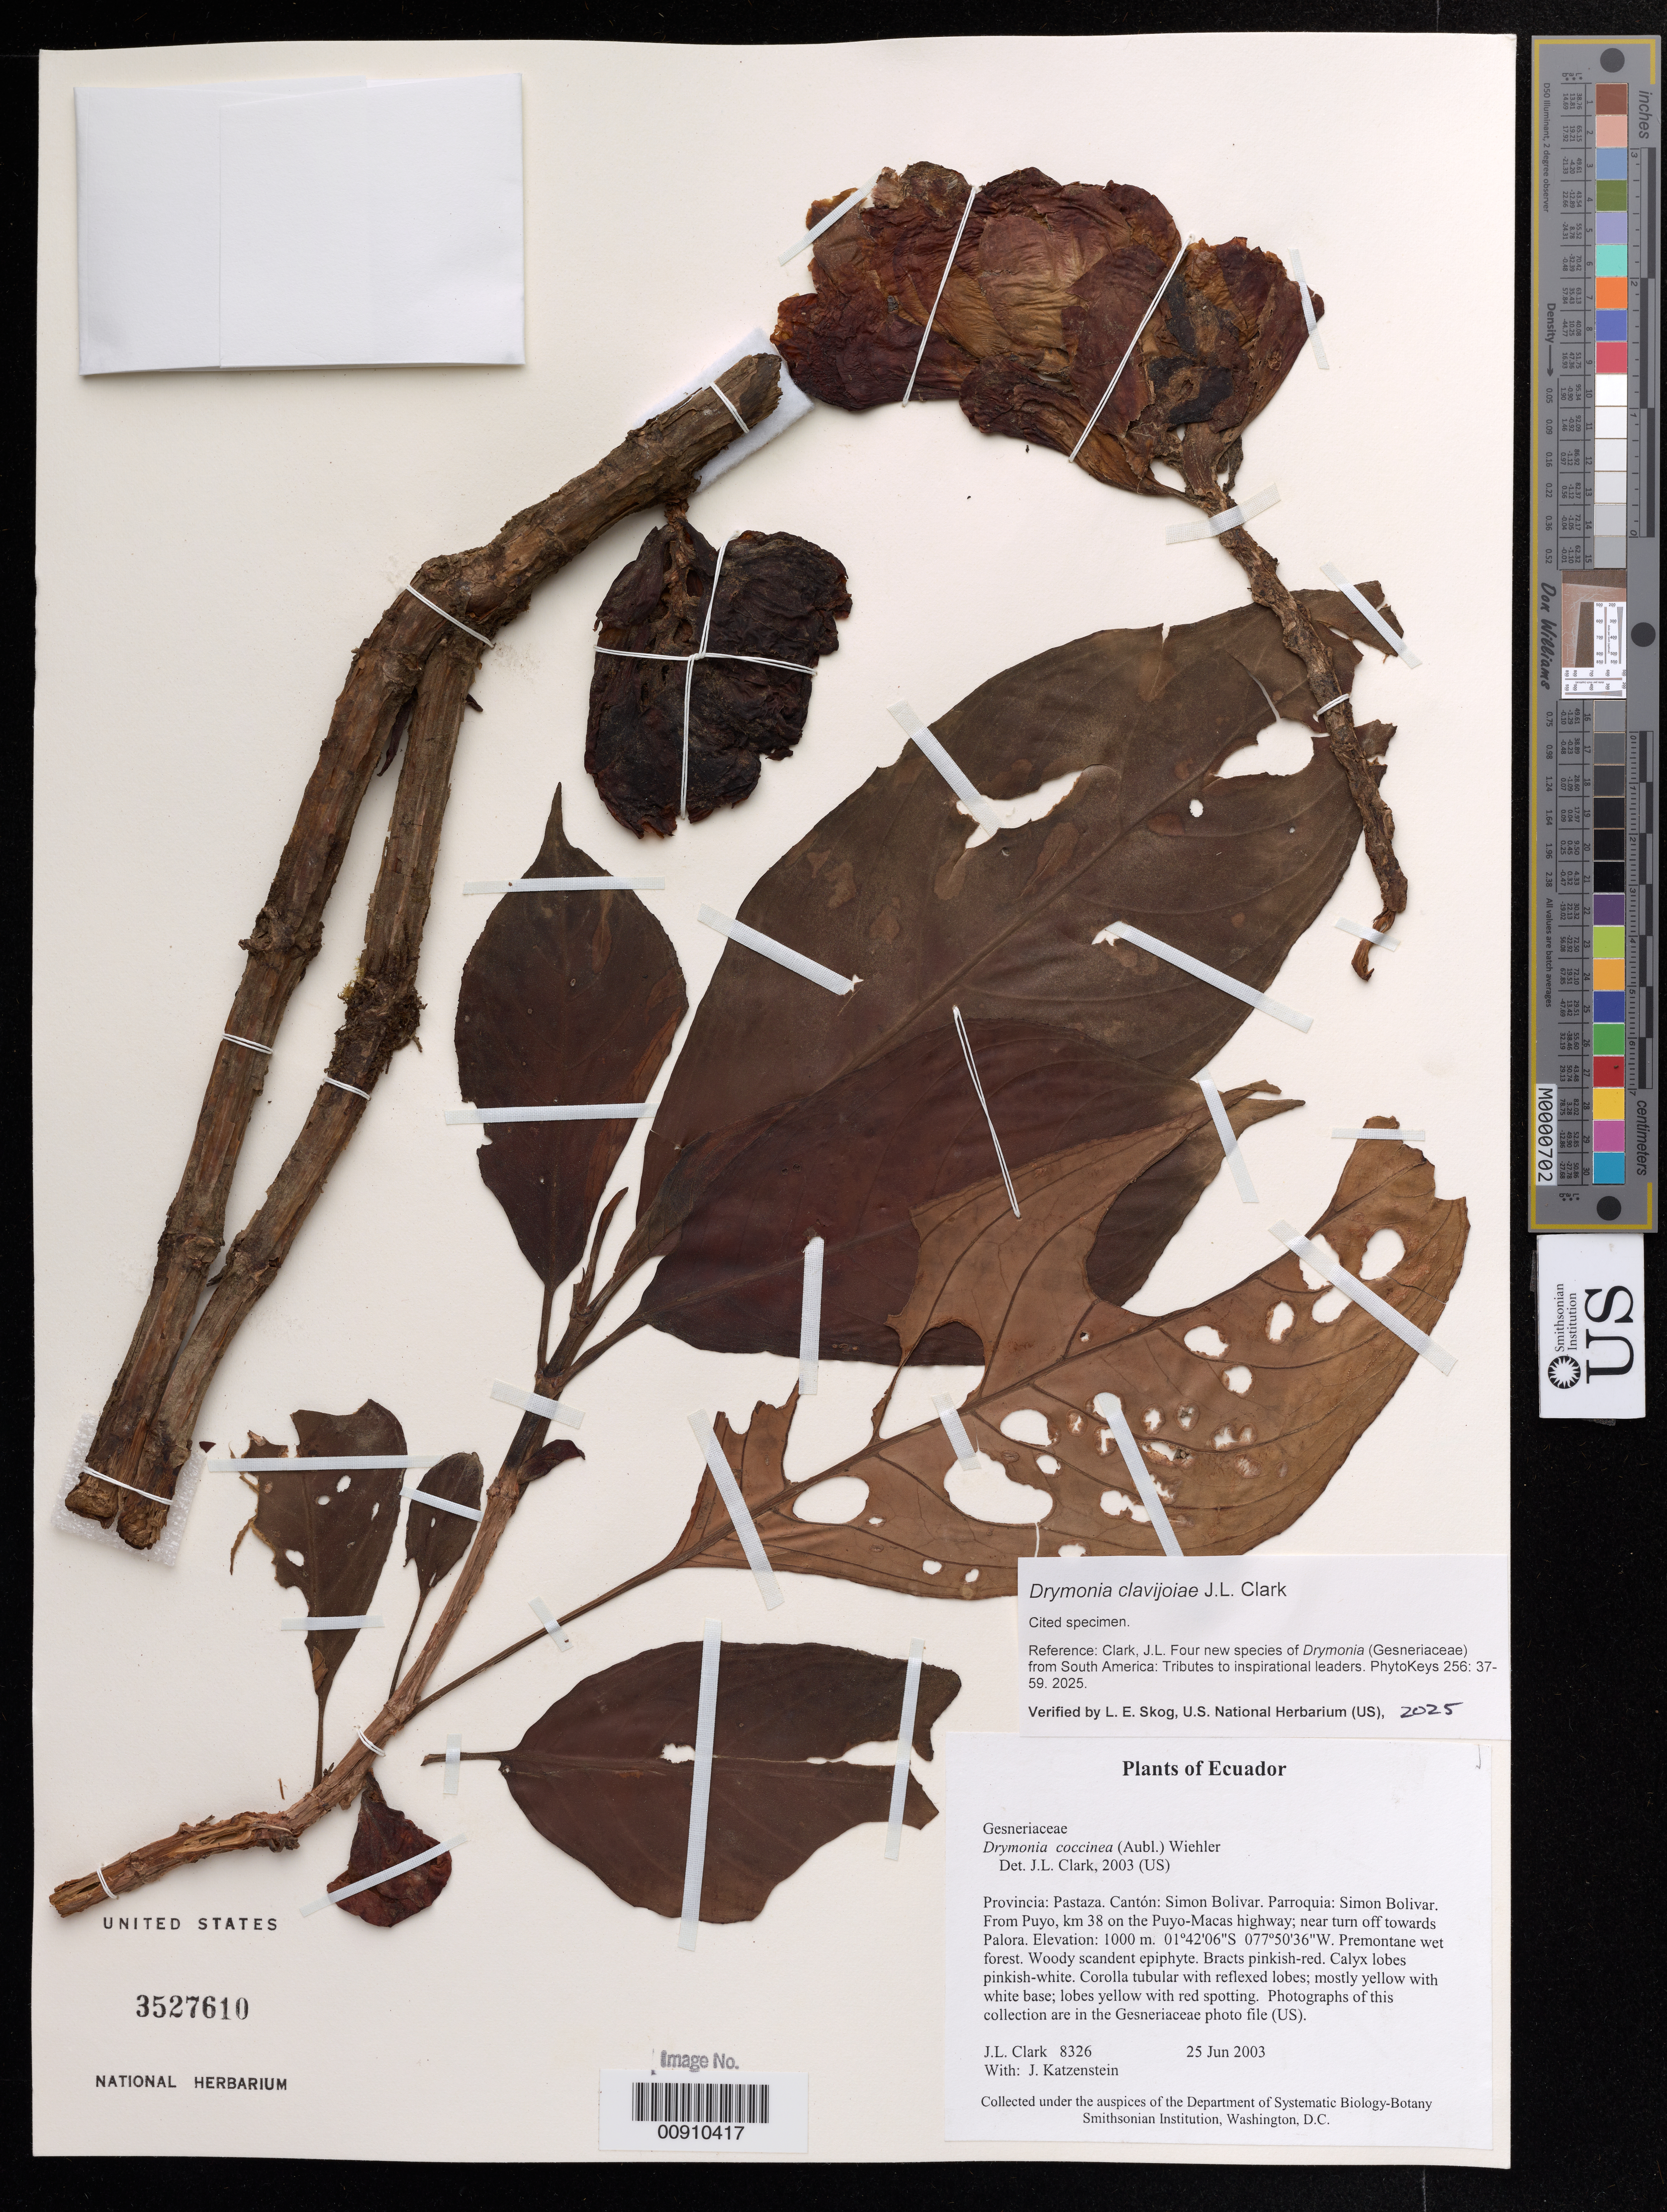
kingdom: Plantae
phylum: Tracheophyta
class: Magnoliopsida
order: Lamiales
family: Gesneriaceae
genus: Drymonia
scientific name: Drymonia clavijoiae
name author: J.L. Clark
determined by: Skog, Laurence E.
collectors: J. L. Clark & J. Katzenstein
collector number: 8326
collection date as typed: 25 Jun 2003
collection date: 2003-06-25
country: Ecuador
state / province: Pastaza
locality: Simon Bolivar. Parroquia: Simon Bolivar. From Puyo, km 38 on the Puyo-Macas highway; near turn off towards Palora.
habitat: Premontane wet forest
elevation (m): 1000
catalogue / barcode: US 3527610